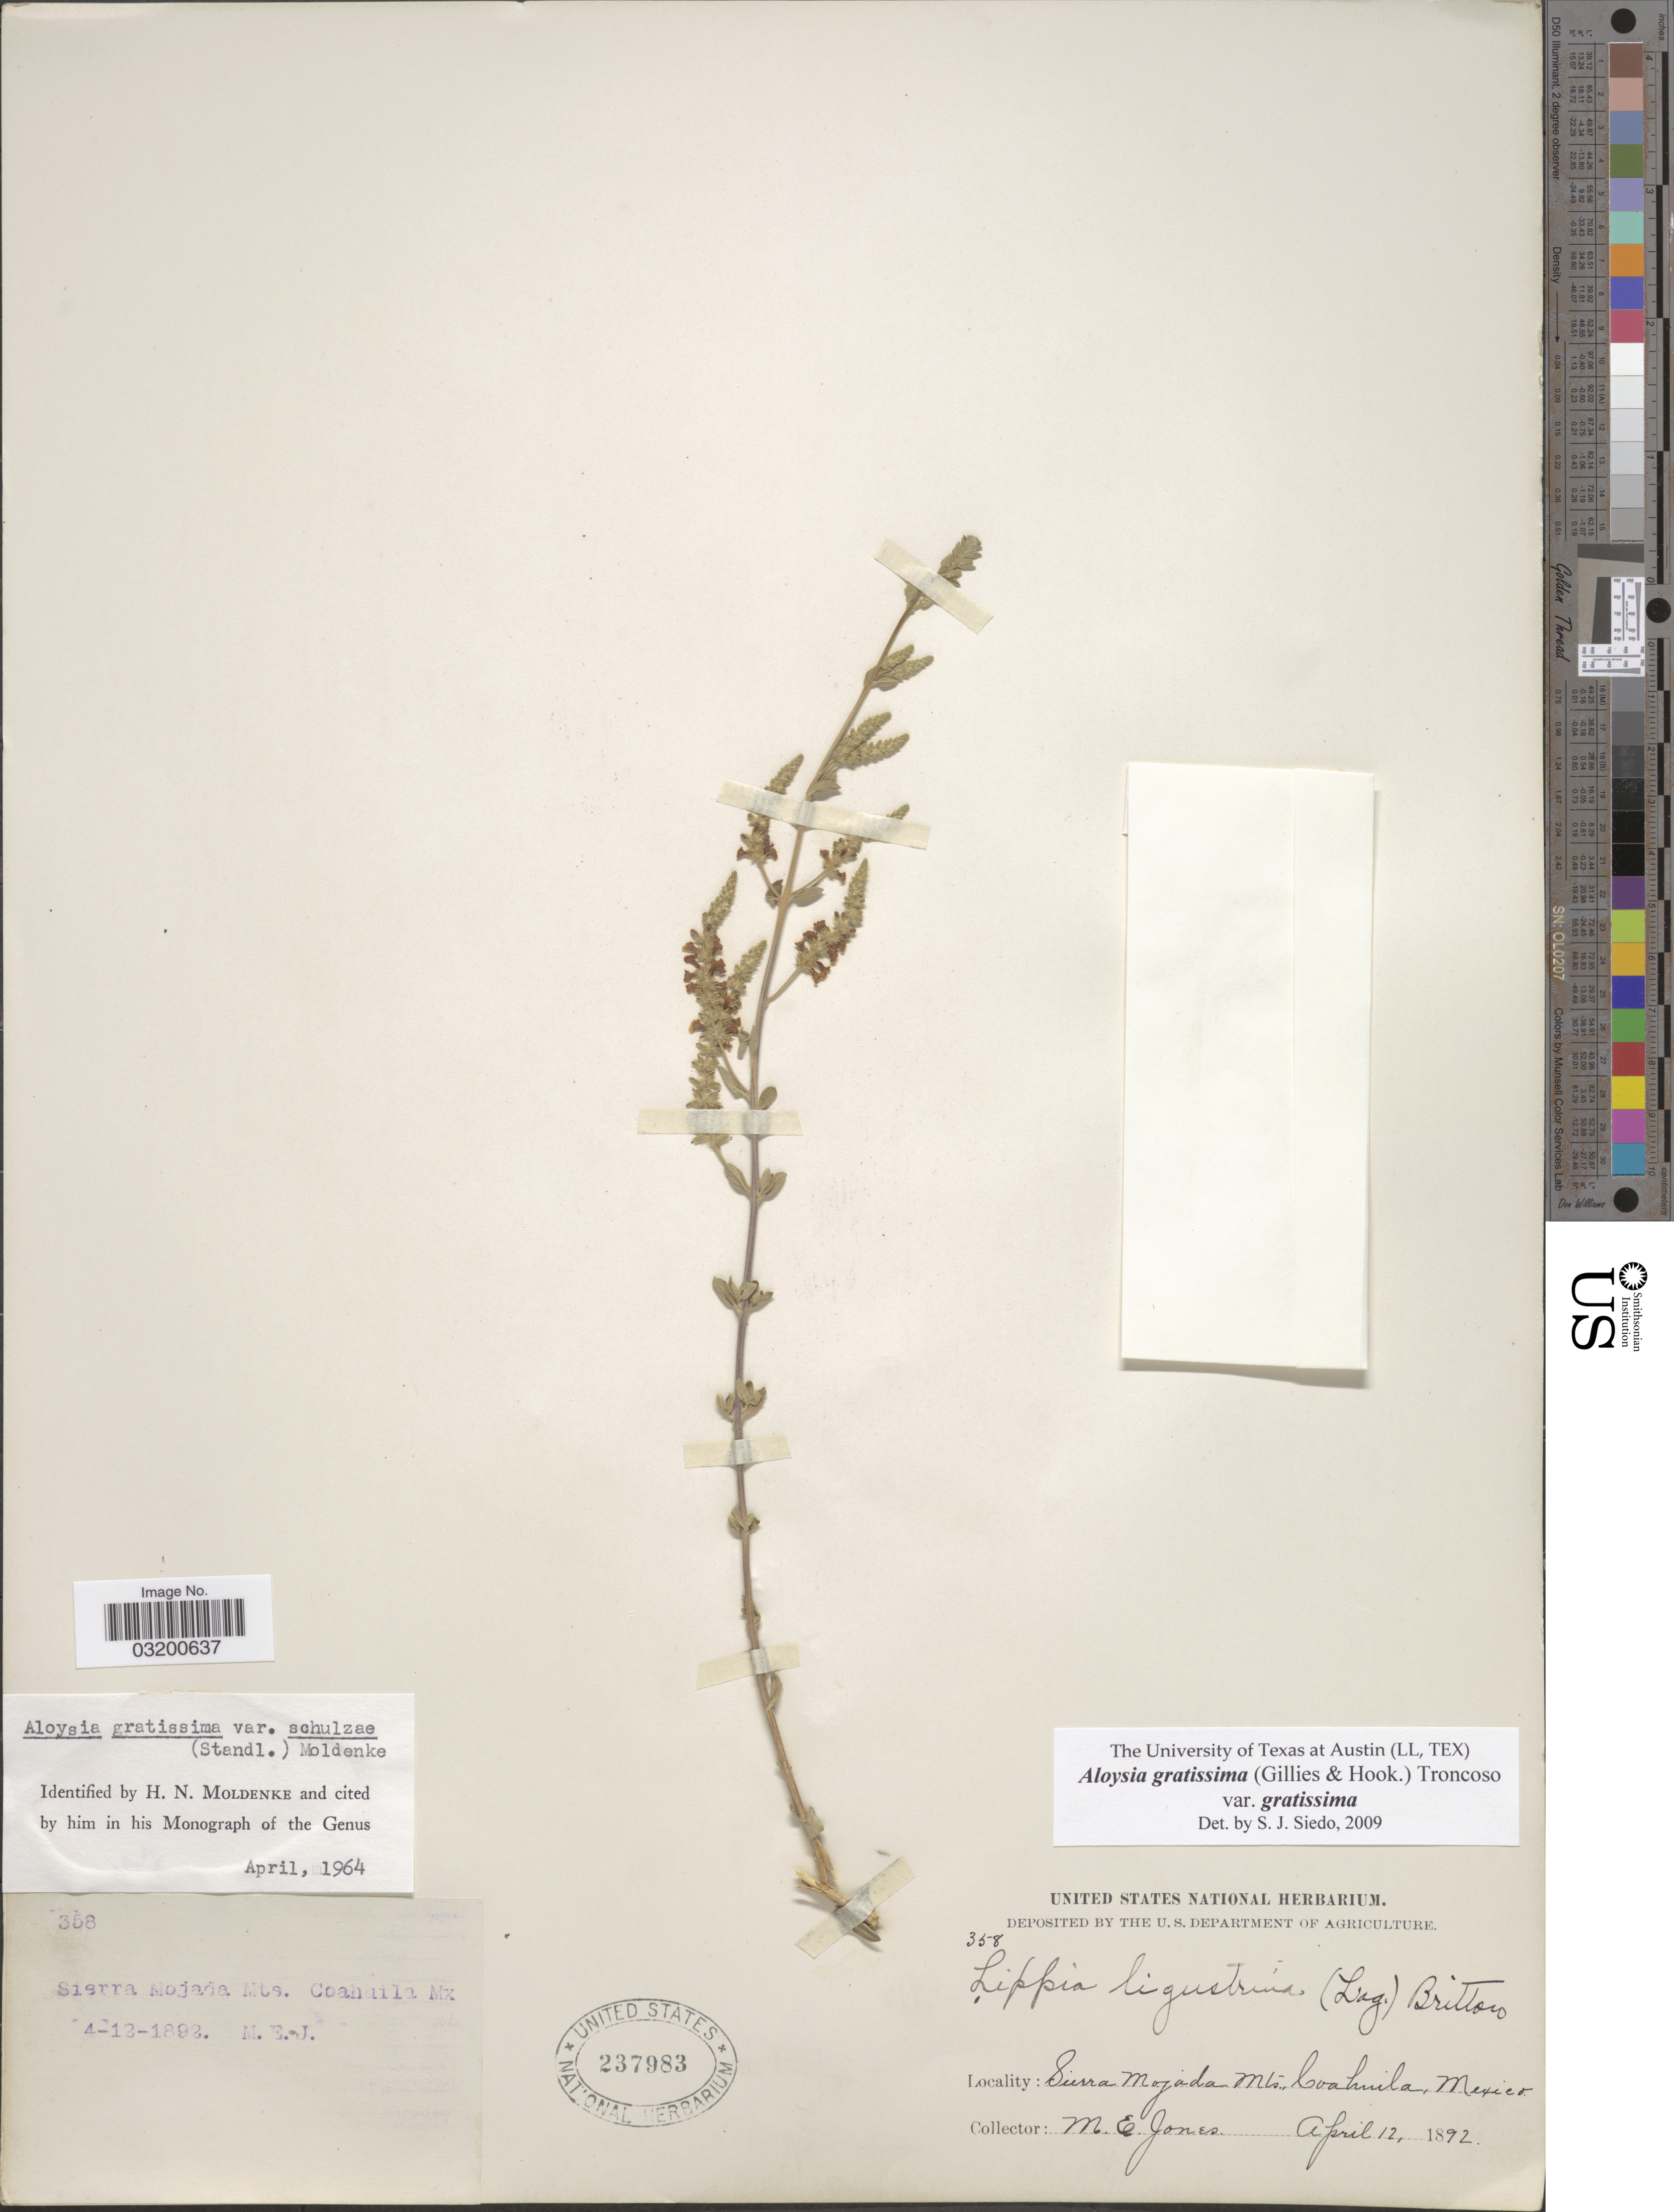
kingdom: Plantae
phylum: Tracheophyta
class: Magnoliopsida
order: Lamiales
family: Verbenaceae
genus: Aloysia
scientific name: Aloysia gratissima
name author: (Gillies & Hook.) Tronc.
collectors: M. E. Jones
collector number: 358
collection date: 1892-04-12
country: Mexico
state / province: Coahuila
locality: Sierra Mojada Mts.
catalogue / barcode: US 237983